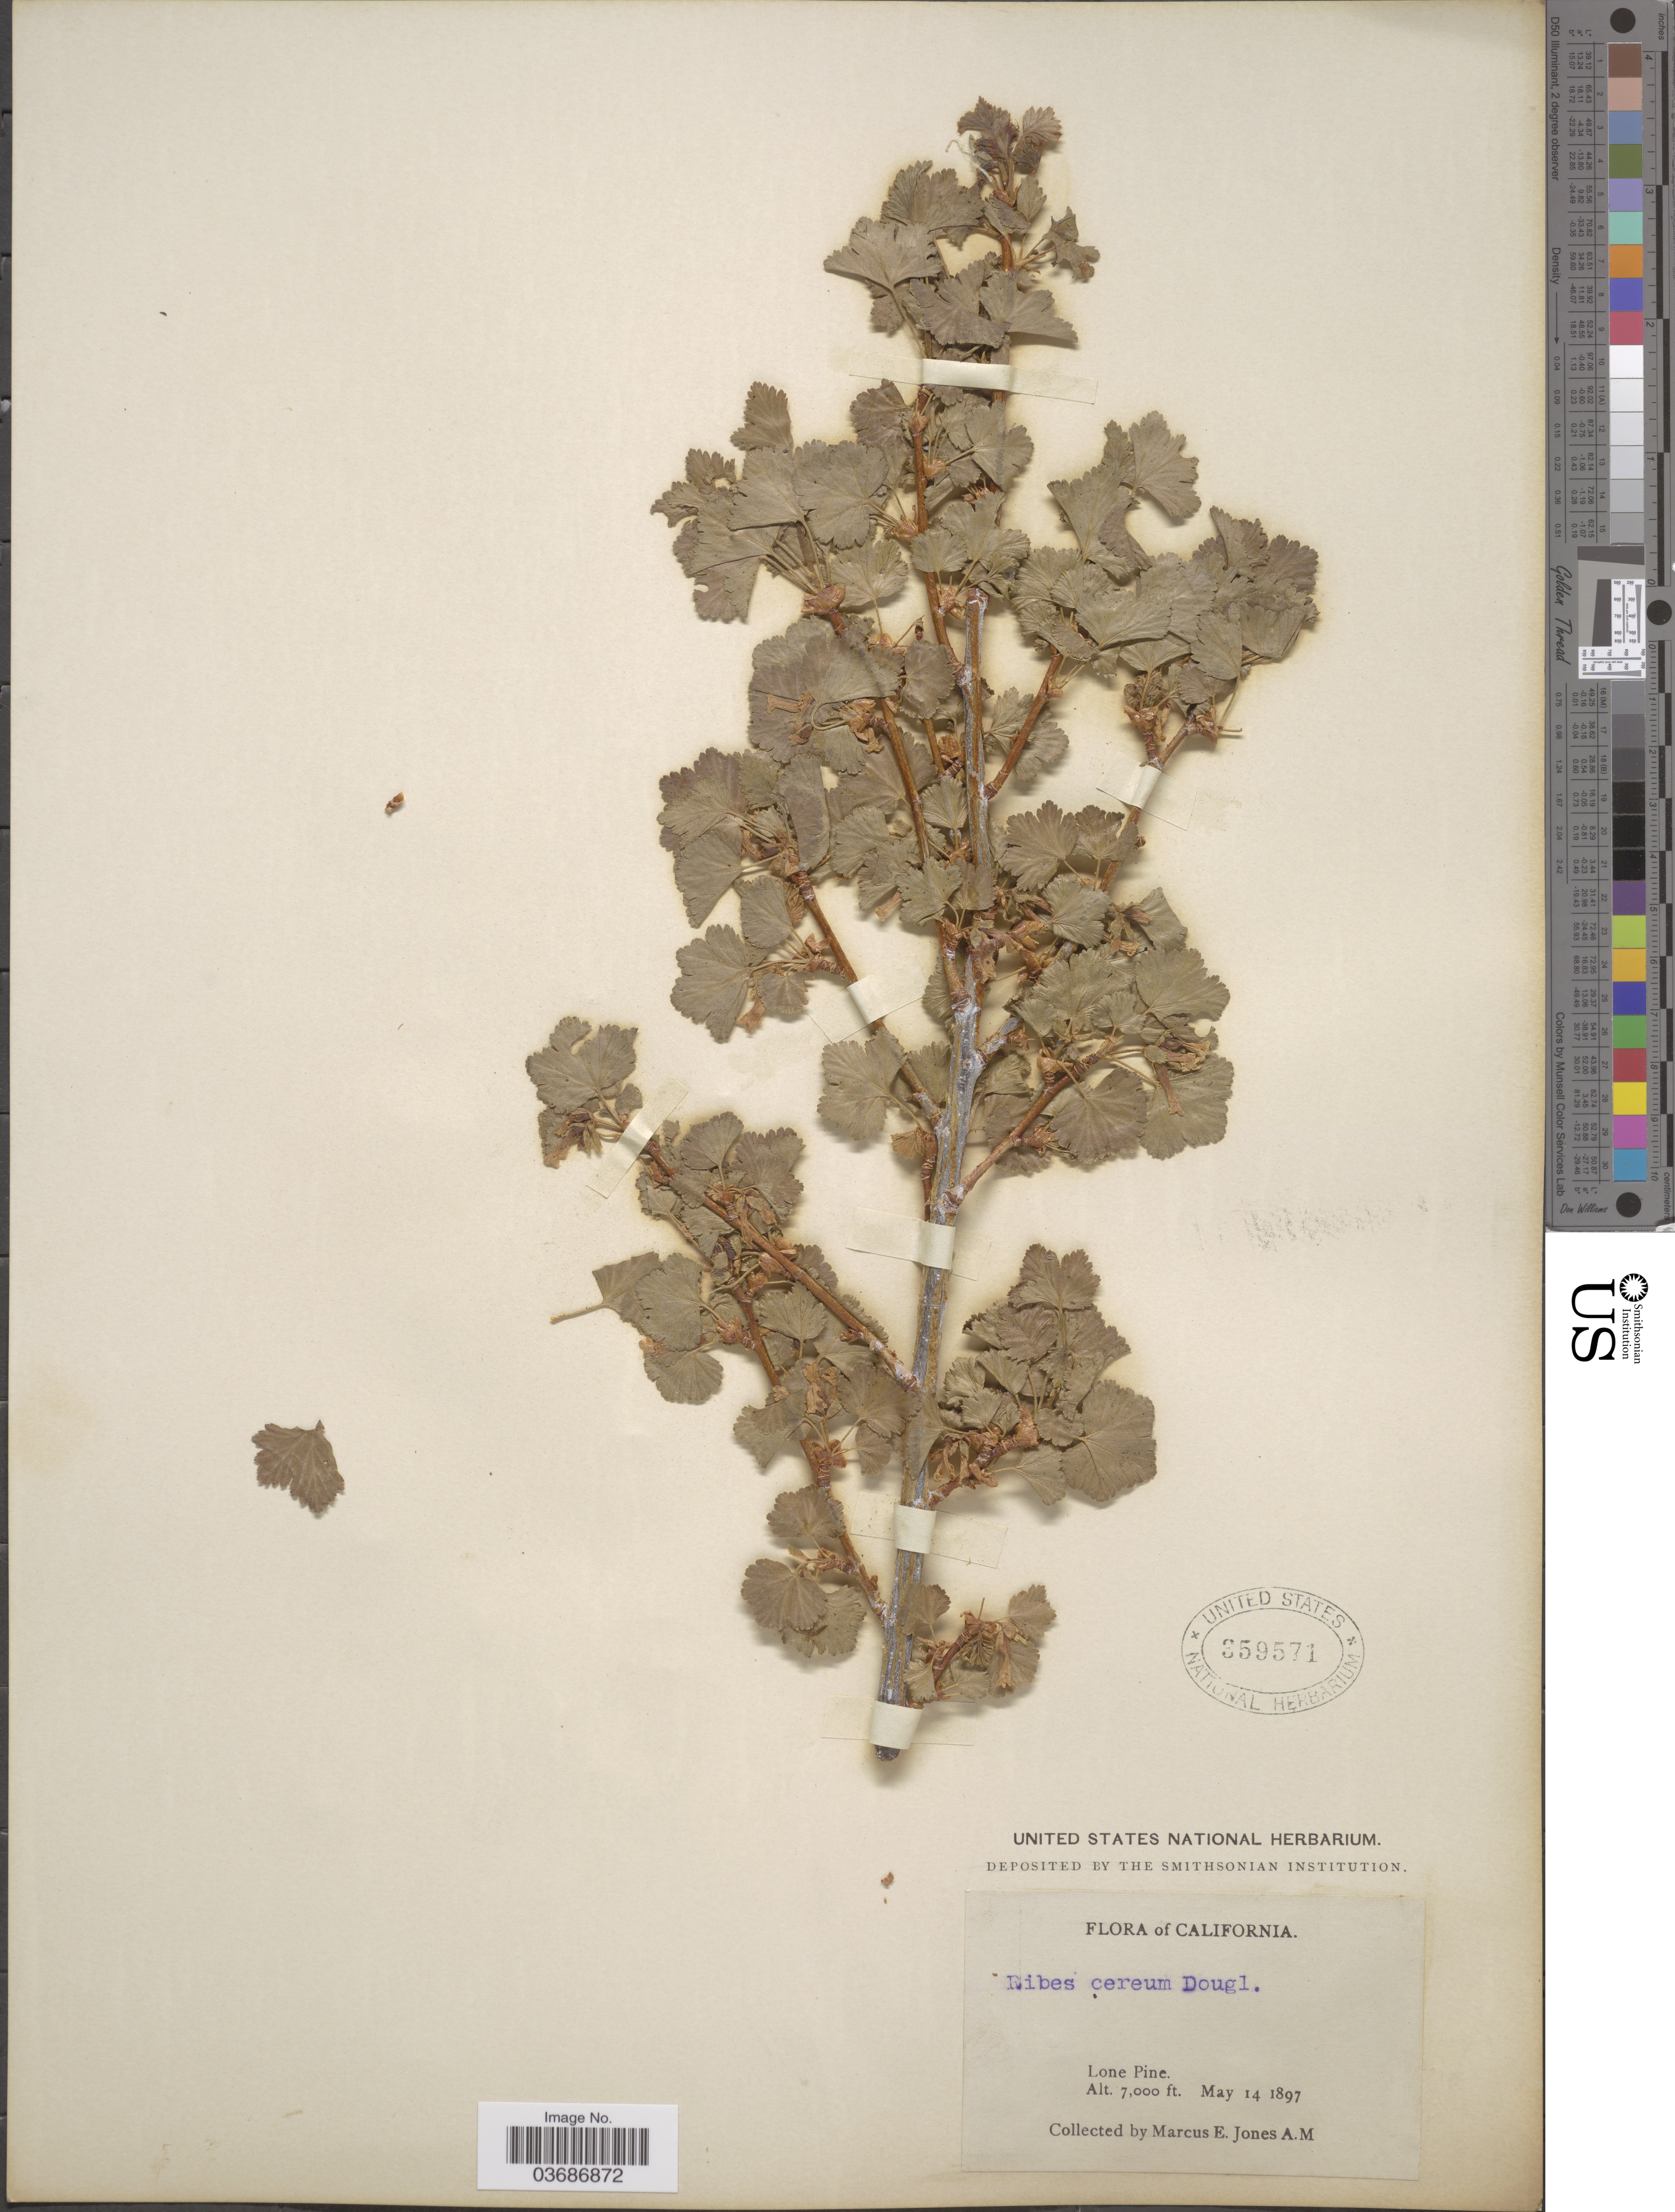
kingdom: Plantae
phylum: Tracheophyta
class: Magnoliopsida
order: Saxifragales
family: Grossulariaceae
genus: Ribes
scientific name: Ribes cereum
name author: Douglas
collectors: M. E. Jones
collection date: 1897-05-14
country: United States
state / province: California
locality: Lone Pine.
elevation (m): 2134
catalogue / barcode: US 359571